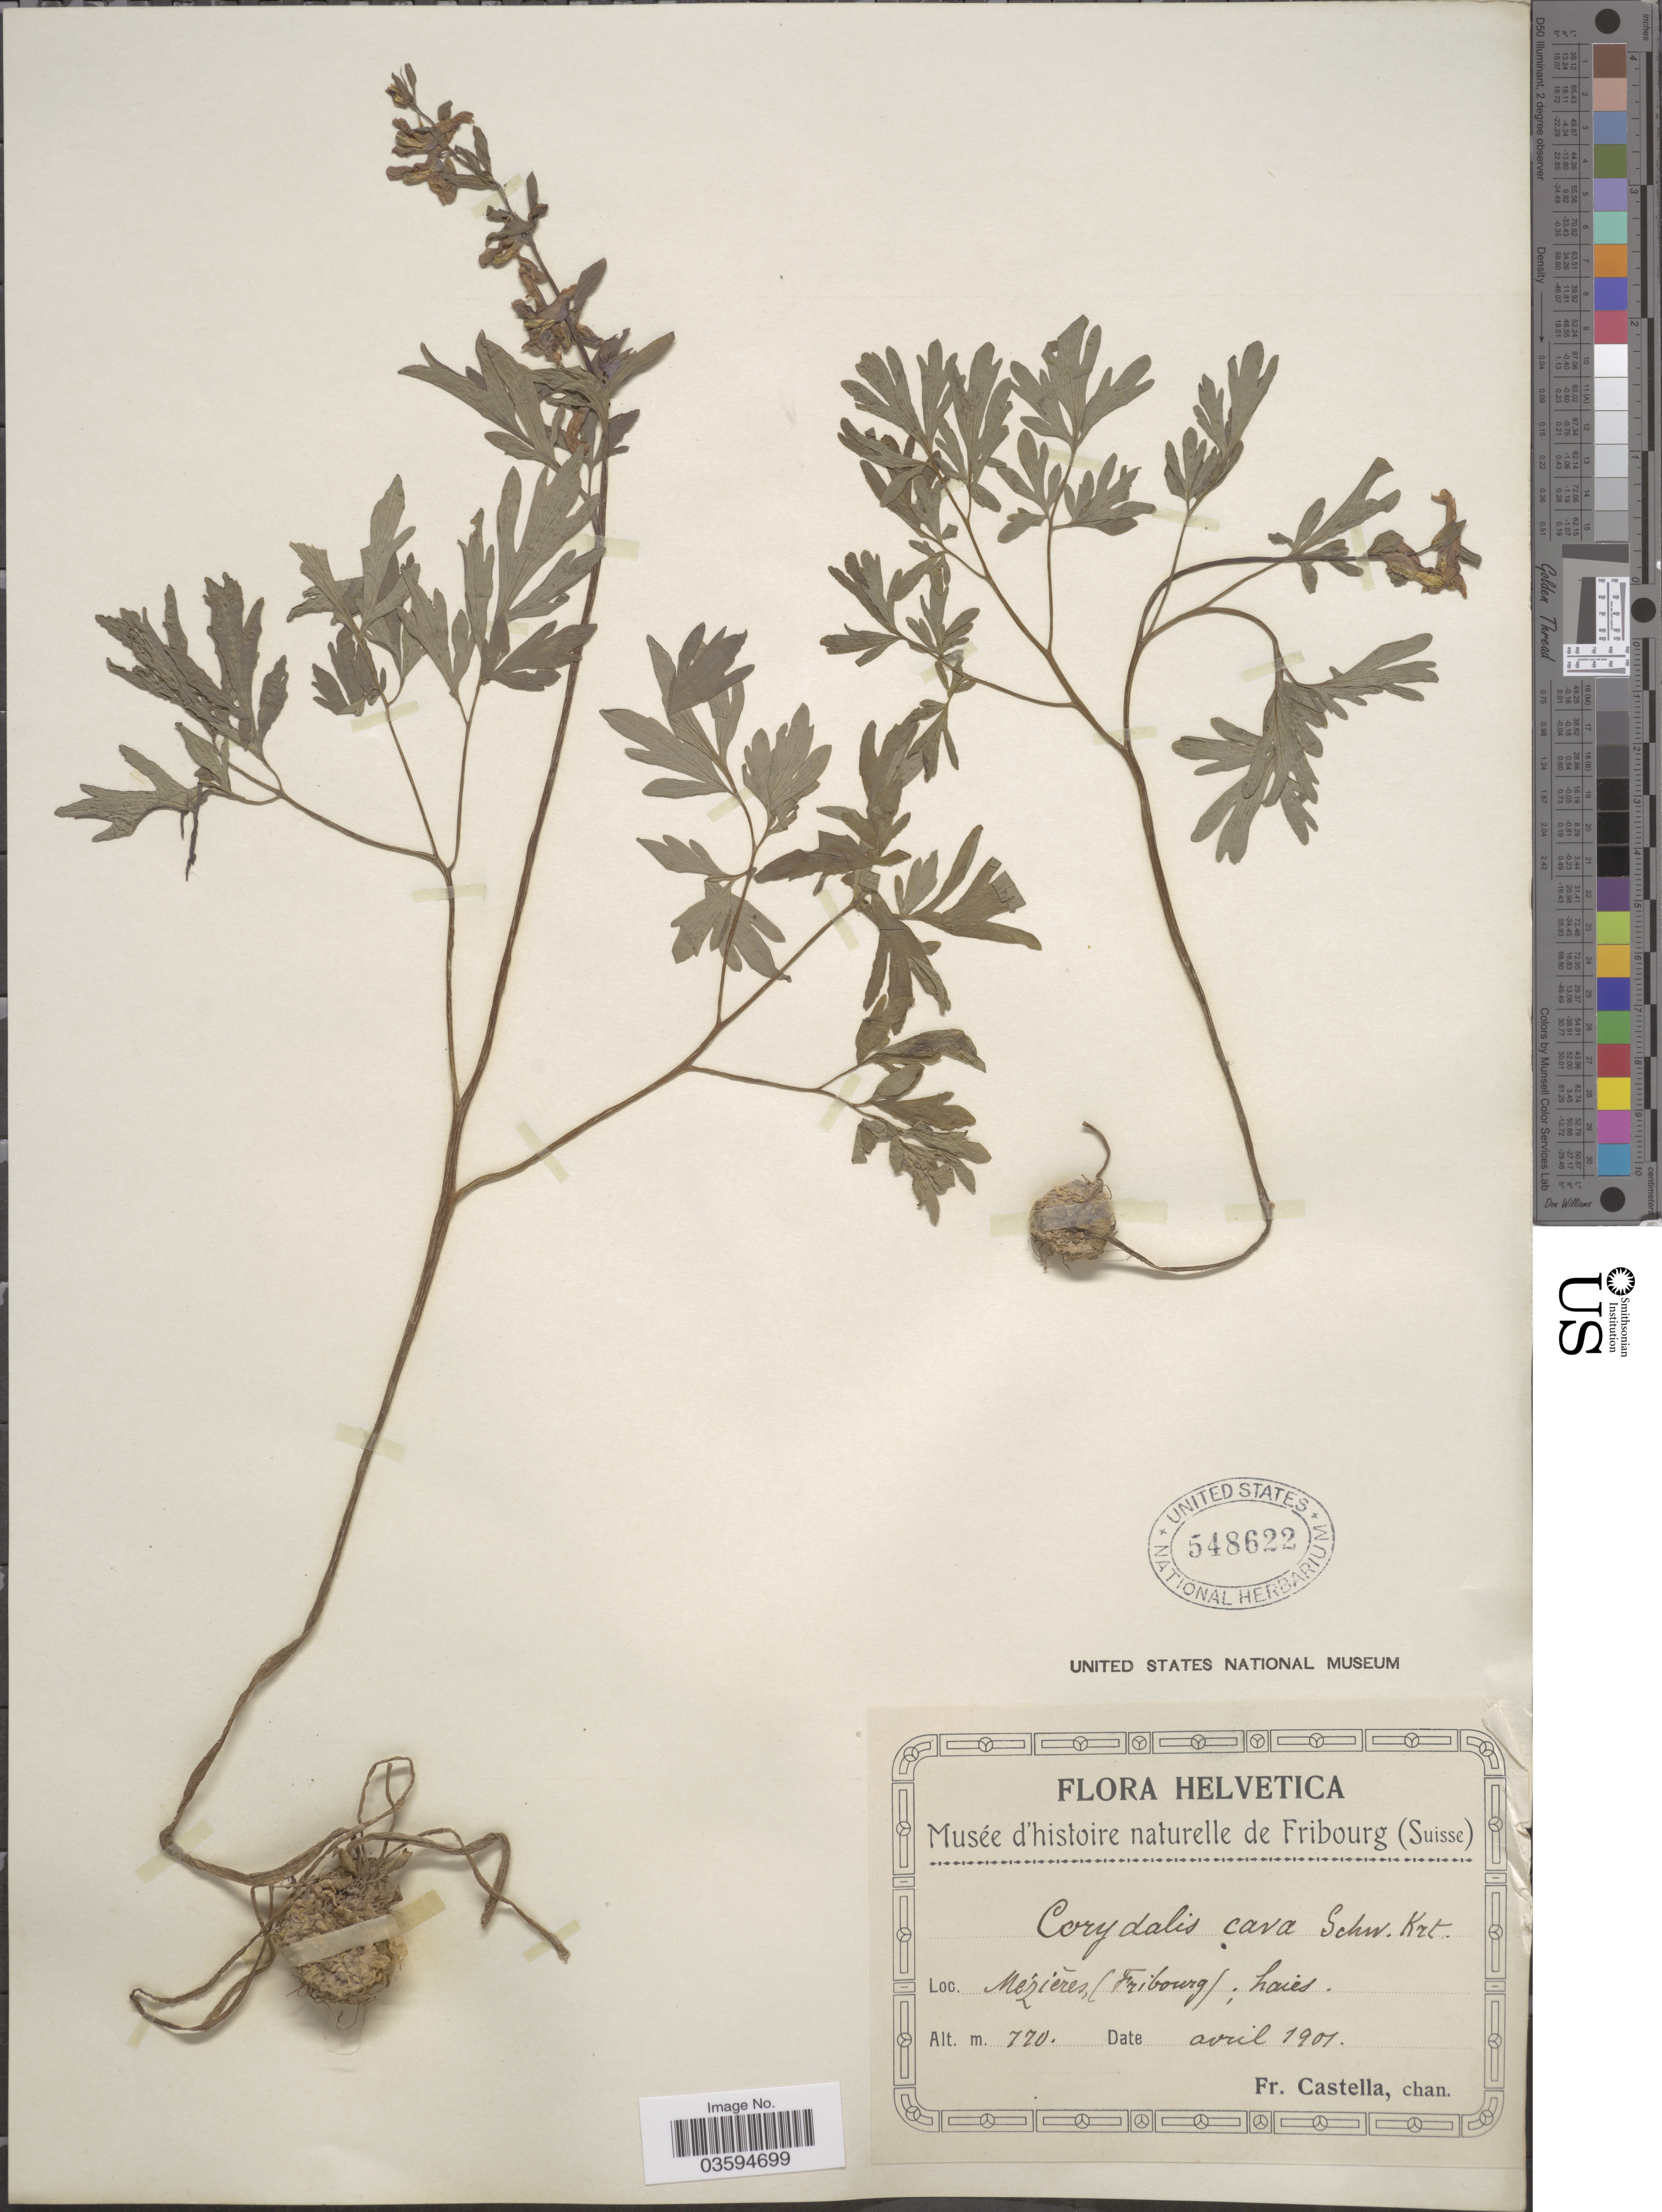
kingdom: Plantae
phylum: Tracheophyta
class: Magnoliopsida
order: Ranunculales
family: Papaveraceae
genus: Corydalis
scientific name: Corydalis cava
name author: Schweigger & Körte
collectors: Fr. Castella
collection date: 1901-04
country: Switzerland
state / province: Fribourg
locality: Helvetica. Mezieres.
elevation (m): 720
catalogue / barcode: US 548622